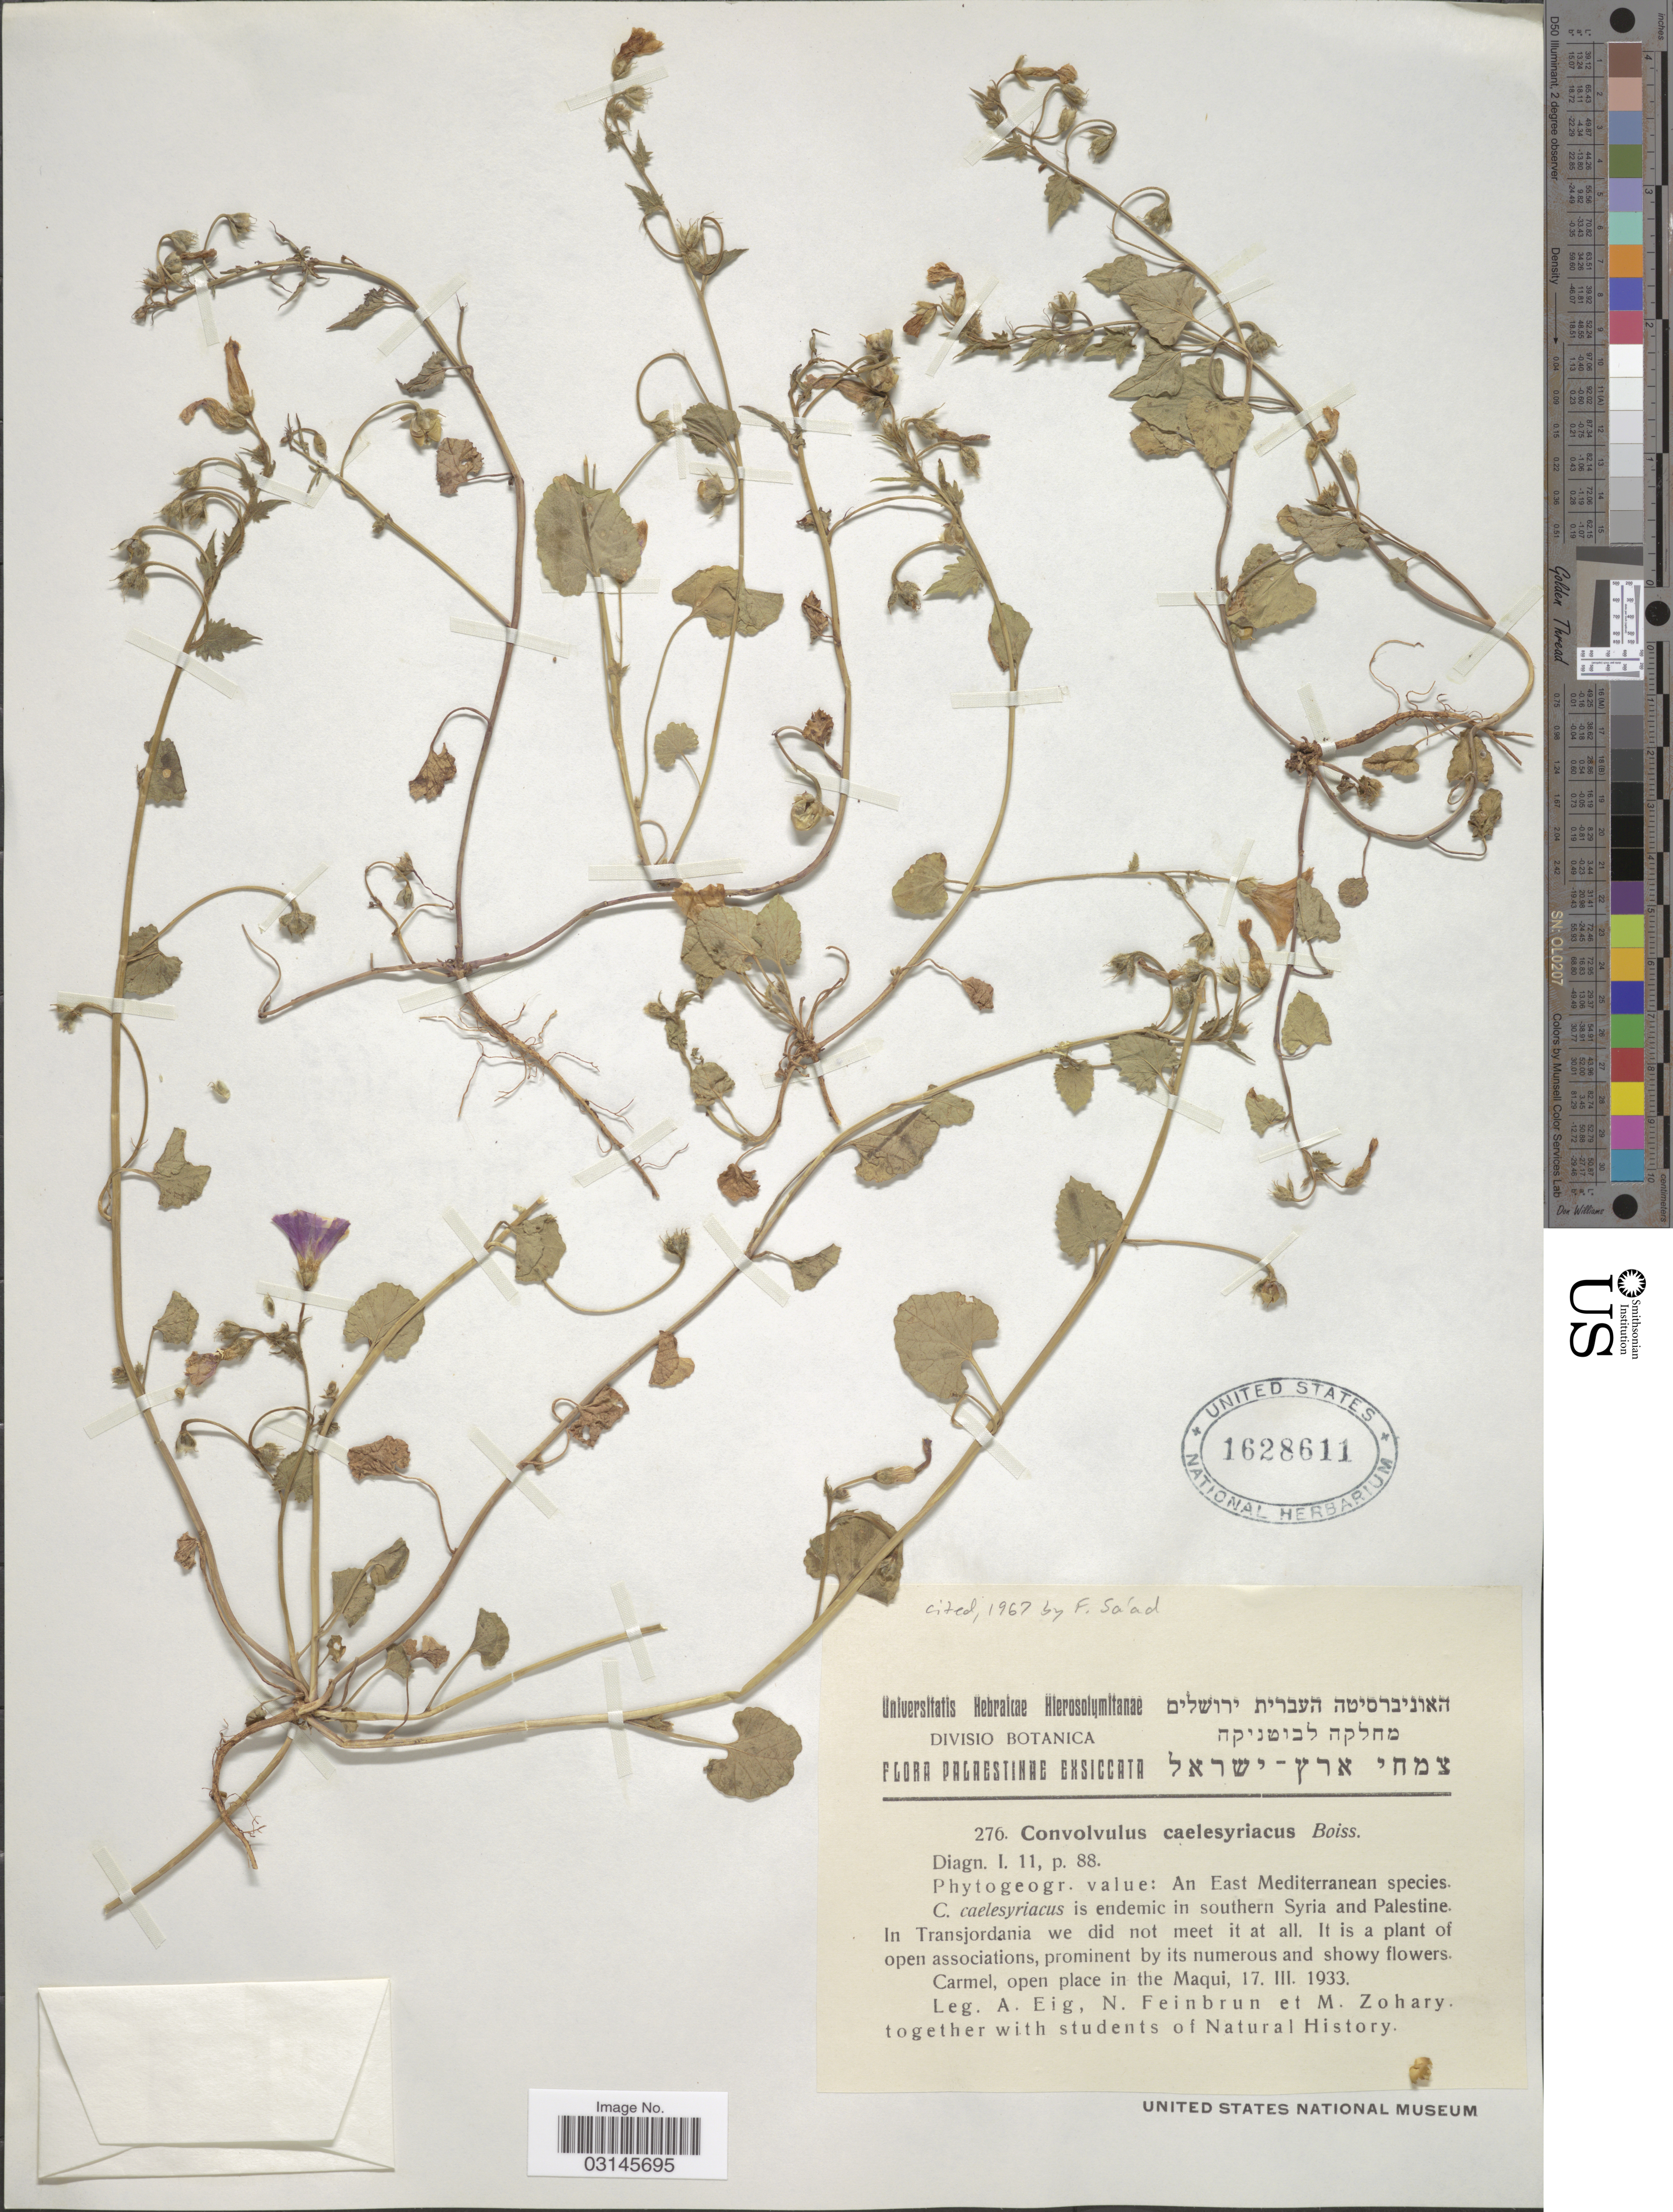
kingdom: Plantae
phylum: Tracheophyta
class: Magnoliopsida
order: Solanales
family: Convolvulaceae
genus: Convolvulus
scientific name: Convolvulus coelesyriacus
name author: Boiss.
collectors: A. Eig, N. Feinbrun & M. Zohary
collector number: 276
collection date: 1933-03-17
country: Israel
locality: Palaestinae. Carmel, open place in the Maqui.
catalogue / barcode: US 1628611